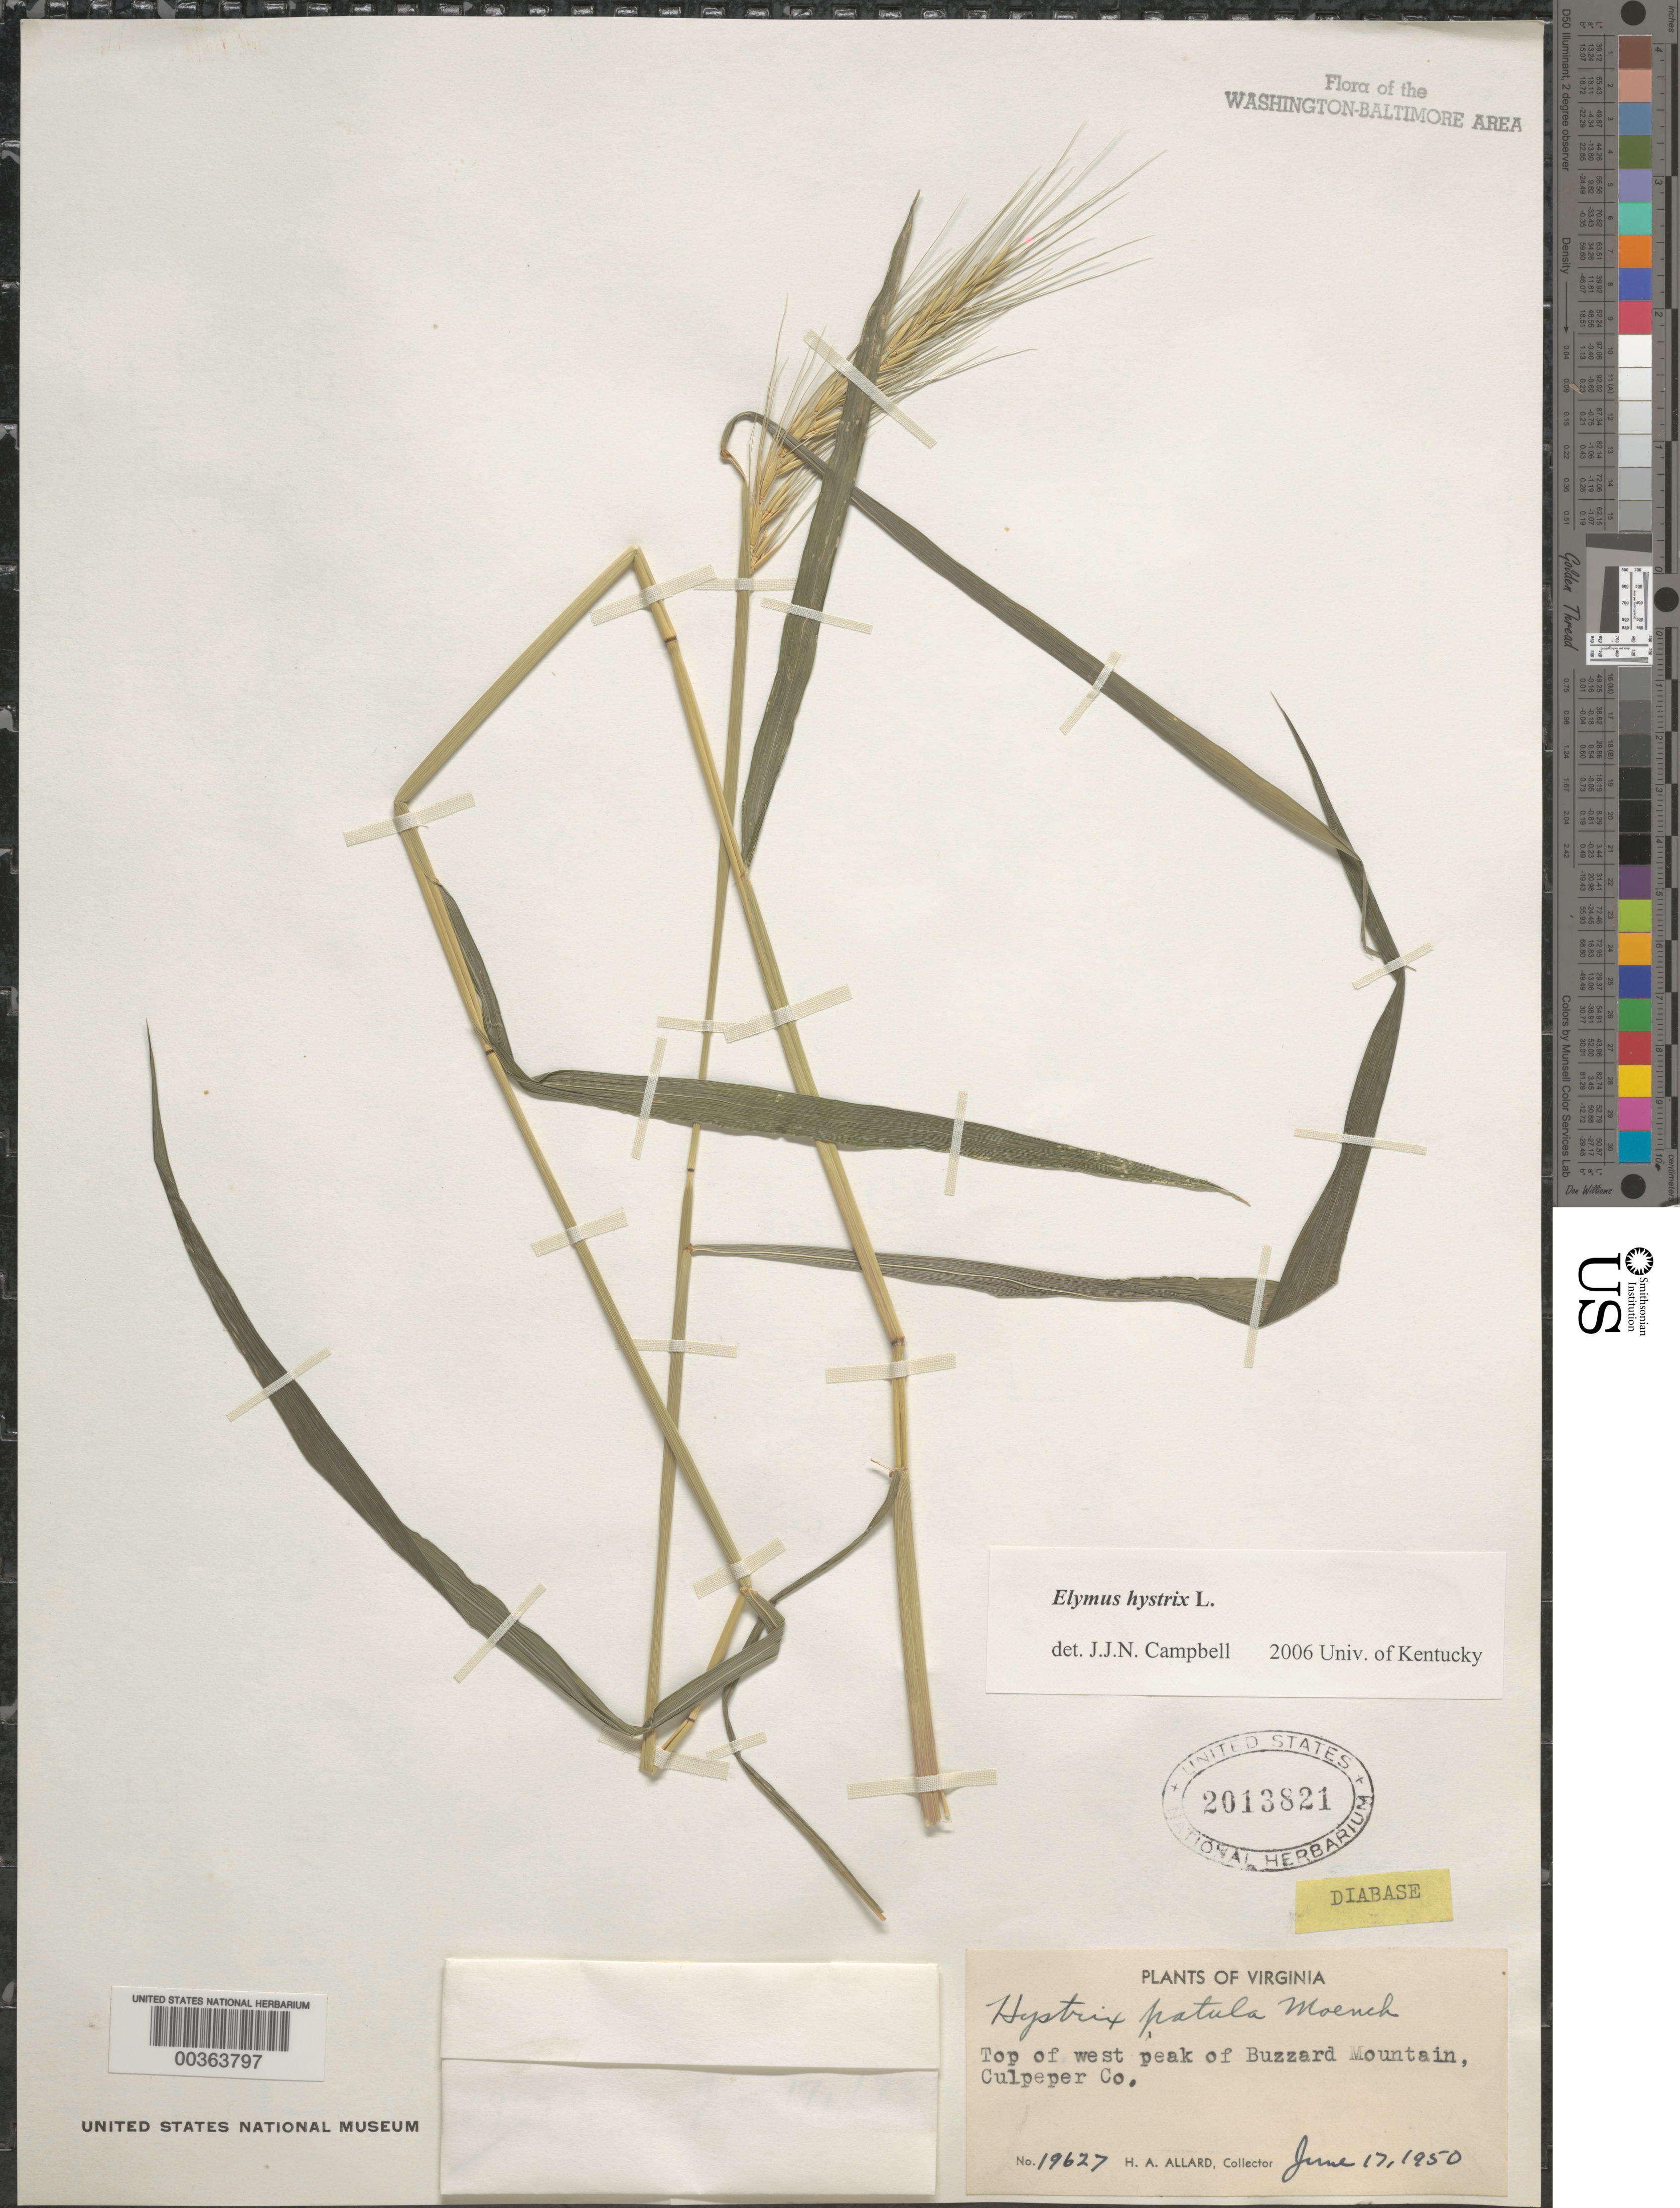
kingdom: Plantae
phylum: Tracheophyta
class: Liliopsida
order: Poales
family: Poaceae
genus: Elymus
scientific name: Elymus hystrix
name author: L.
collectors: H. A. Allard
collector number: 19627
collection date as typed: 17 Jun 1950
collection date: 1950-06-17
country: United States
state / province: Virginia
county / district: Culpeper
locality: Buzzard Mountain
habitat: Top of peak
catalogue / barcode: US 2013821